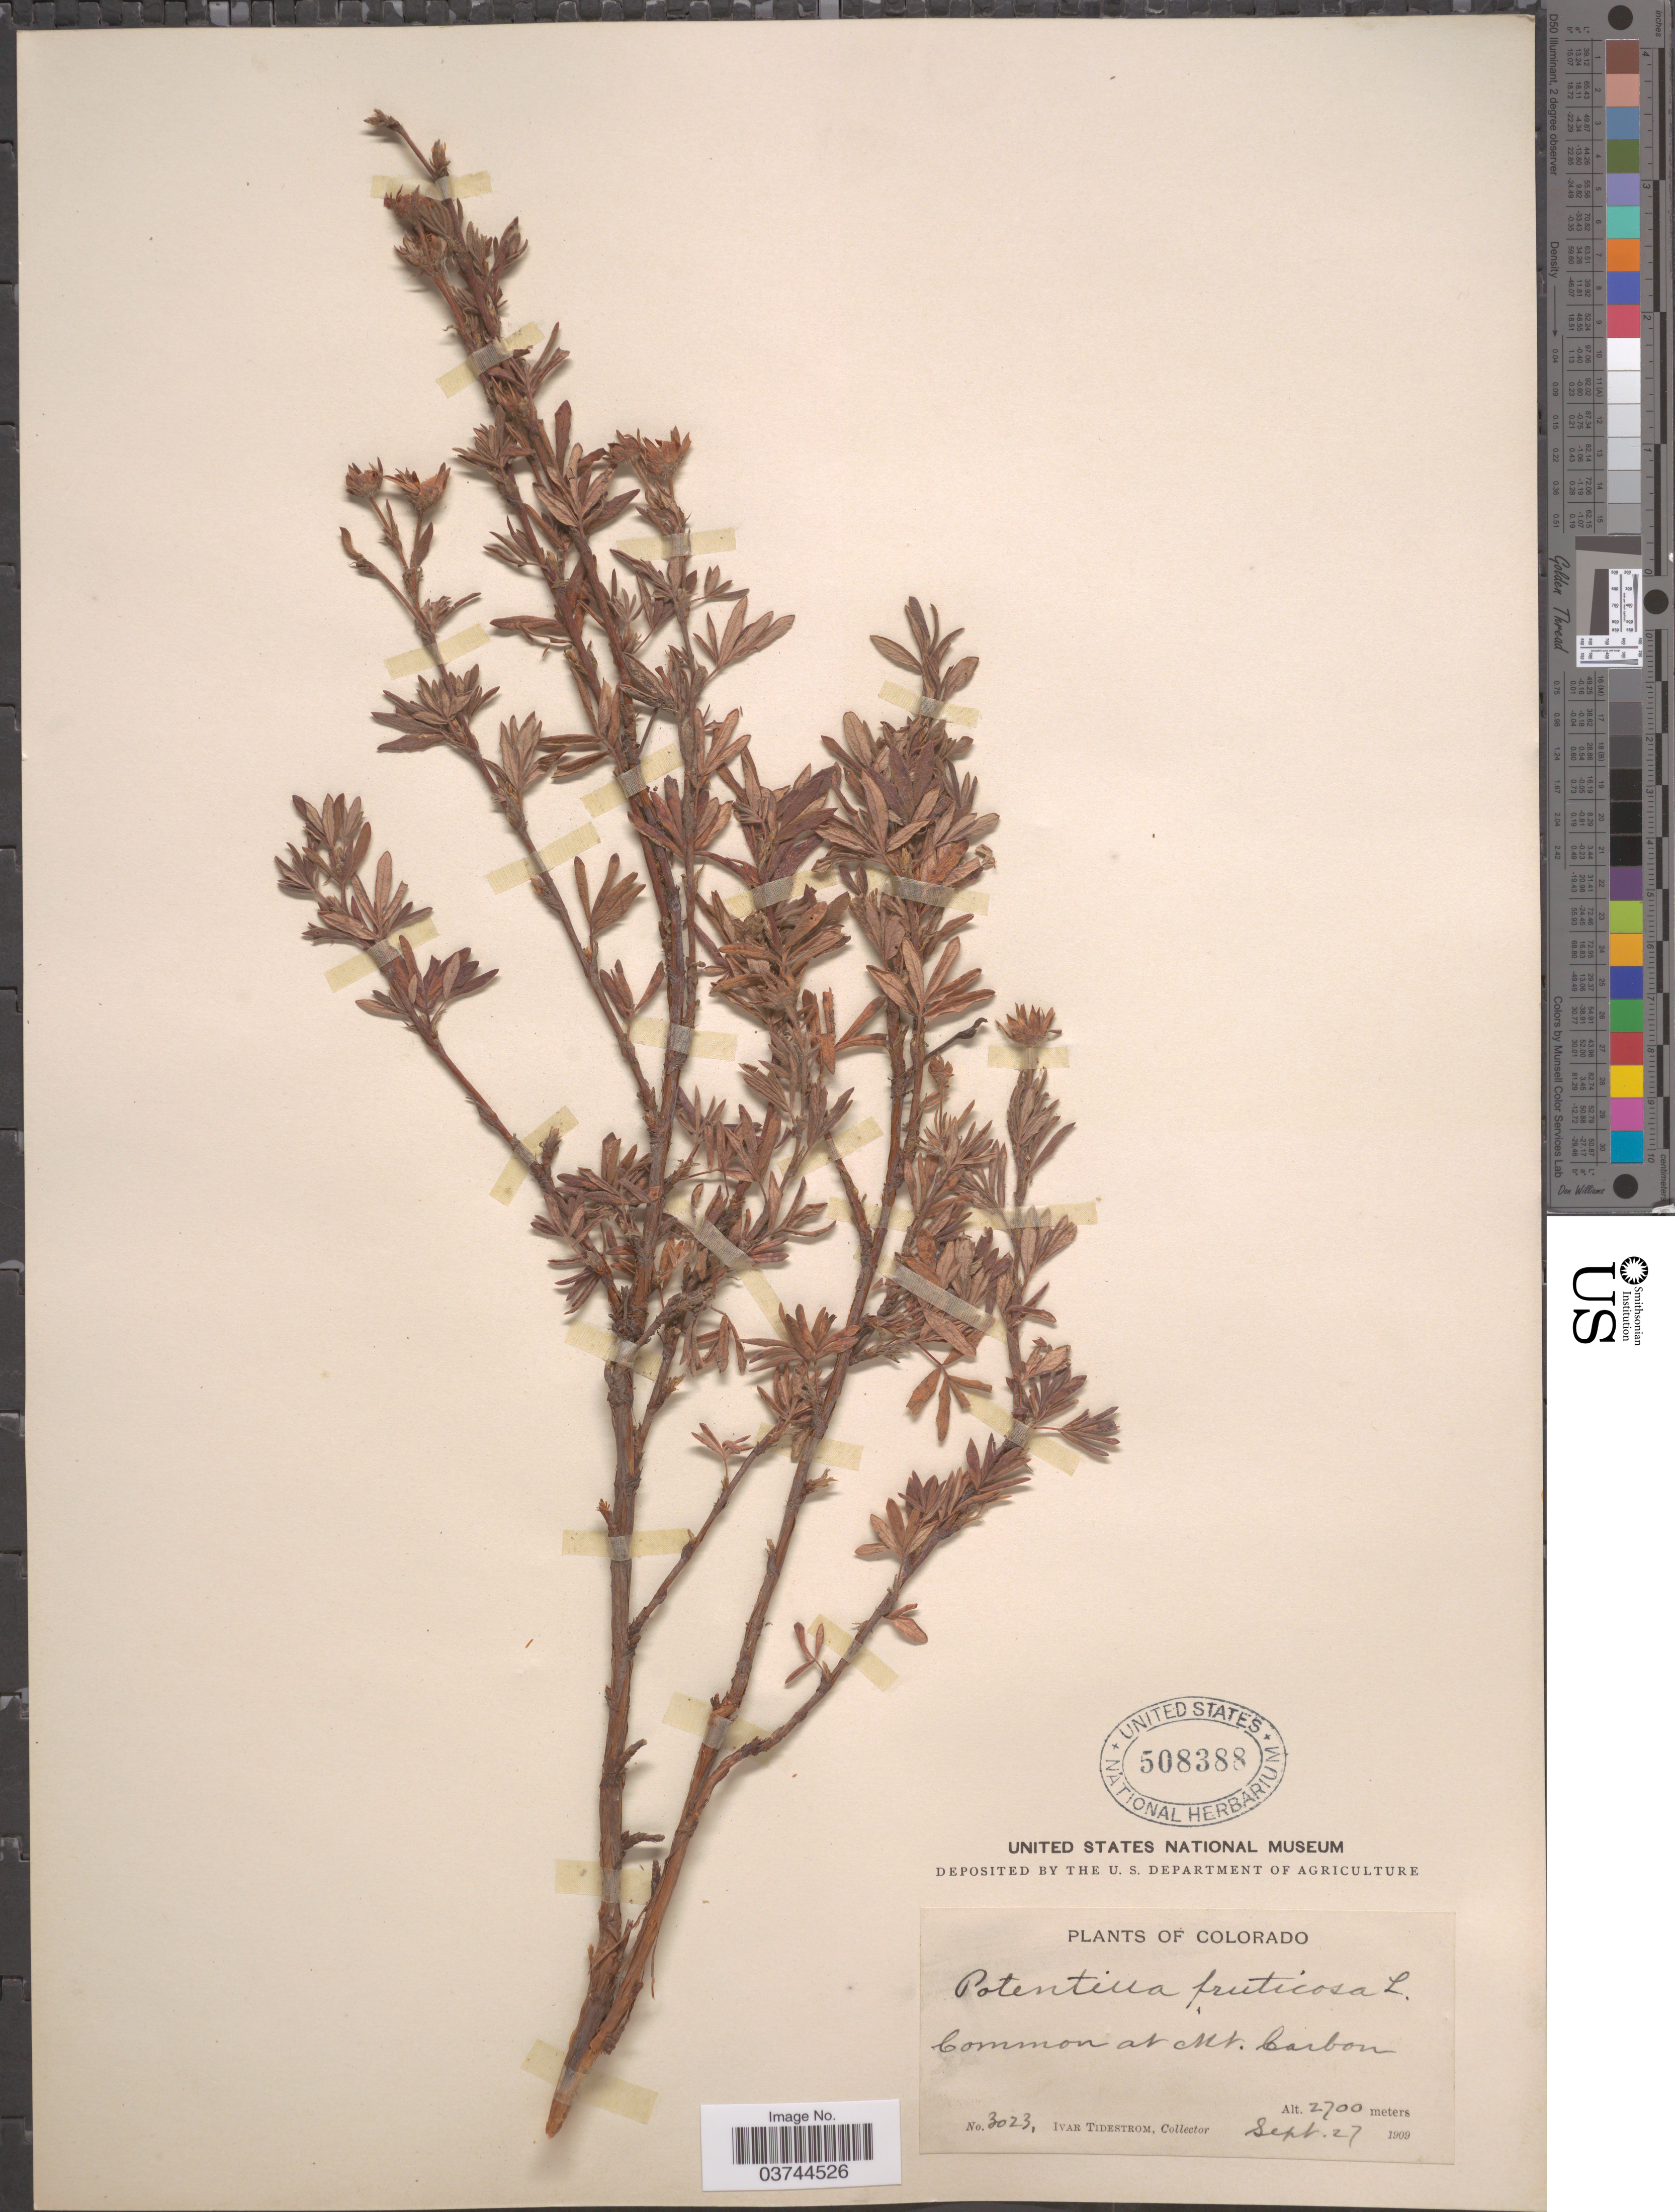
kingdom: Plantae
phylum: Tracheophyta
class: Magnoliopsida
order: Rosales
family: Rosaceae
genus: Dasiphora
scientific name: Dasiphora fruticosa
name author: (L.) Rydb.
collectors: I. F. Tidestrom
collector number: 3023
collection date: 1909-09-27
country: United States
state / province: Colorado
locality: At Mt. Carbon.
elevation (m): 2700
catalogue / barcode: US 508388